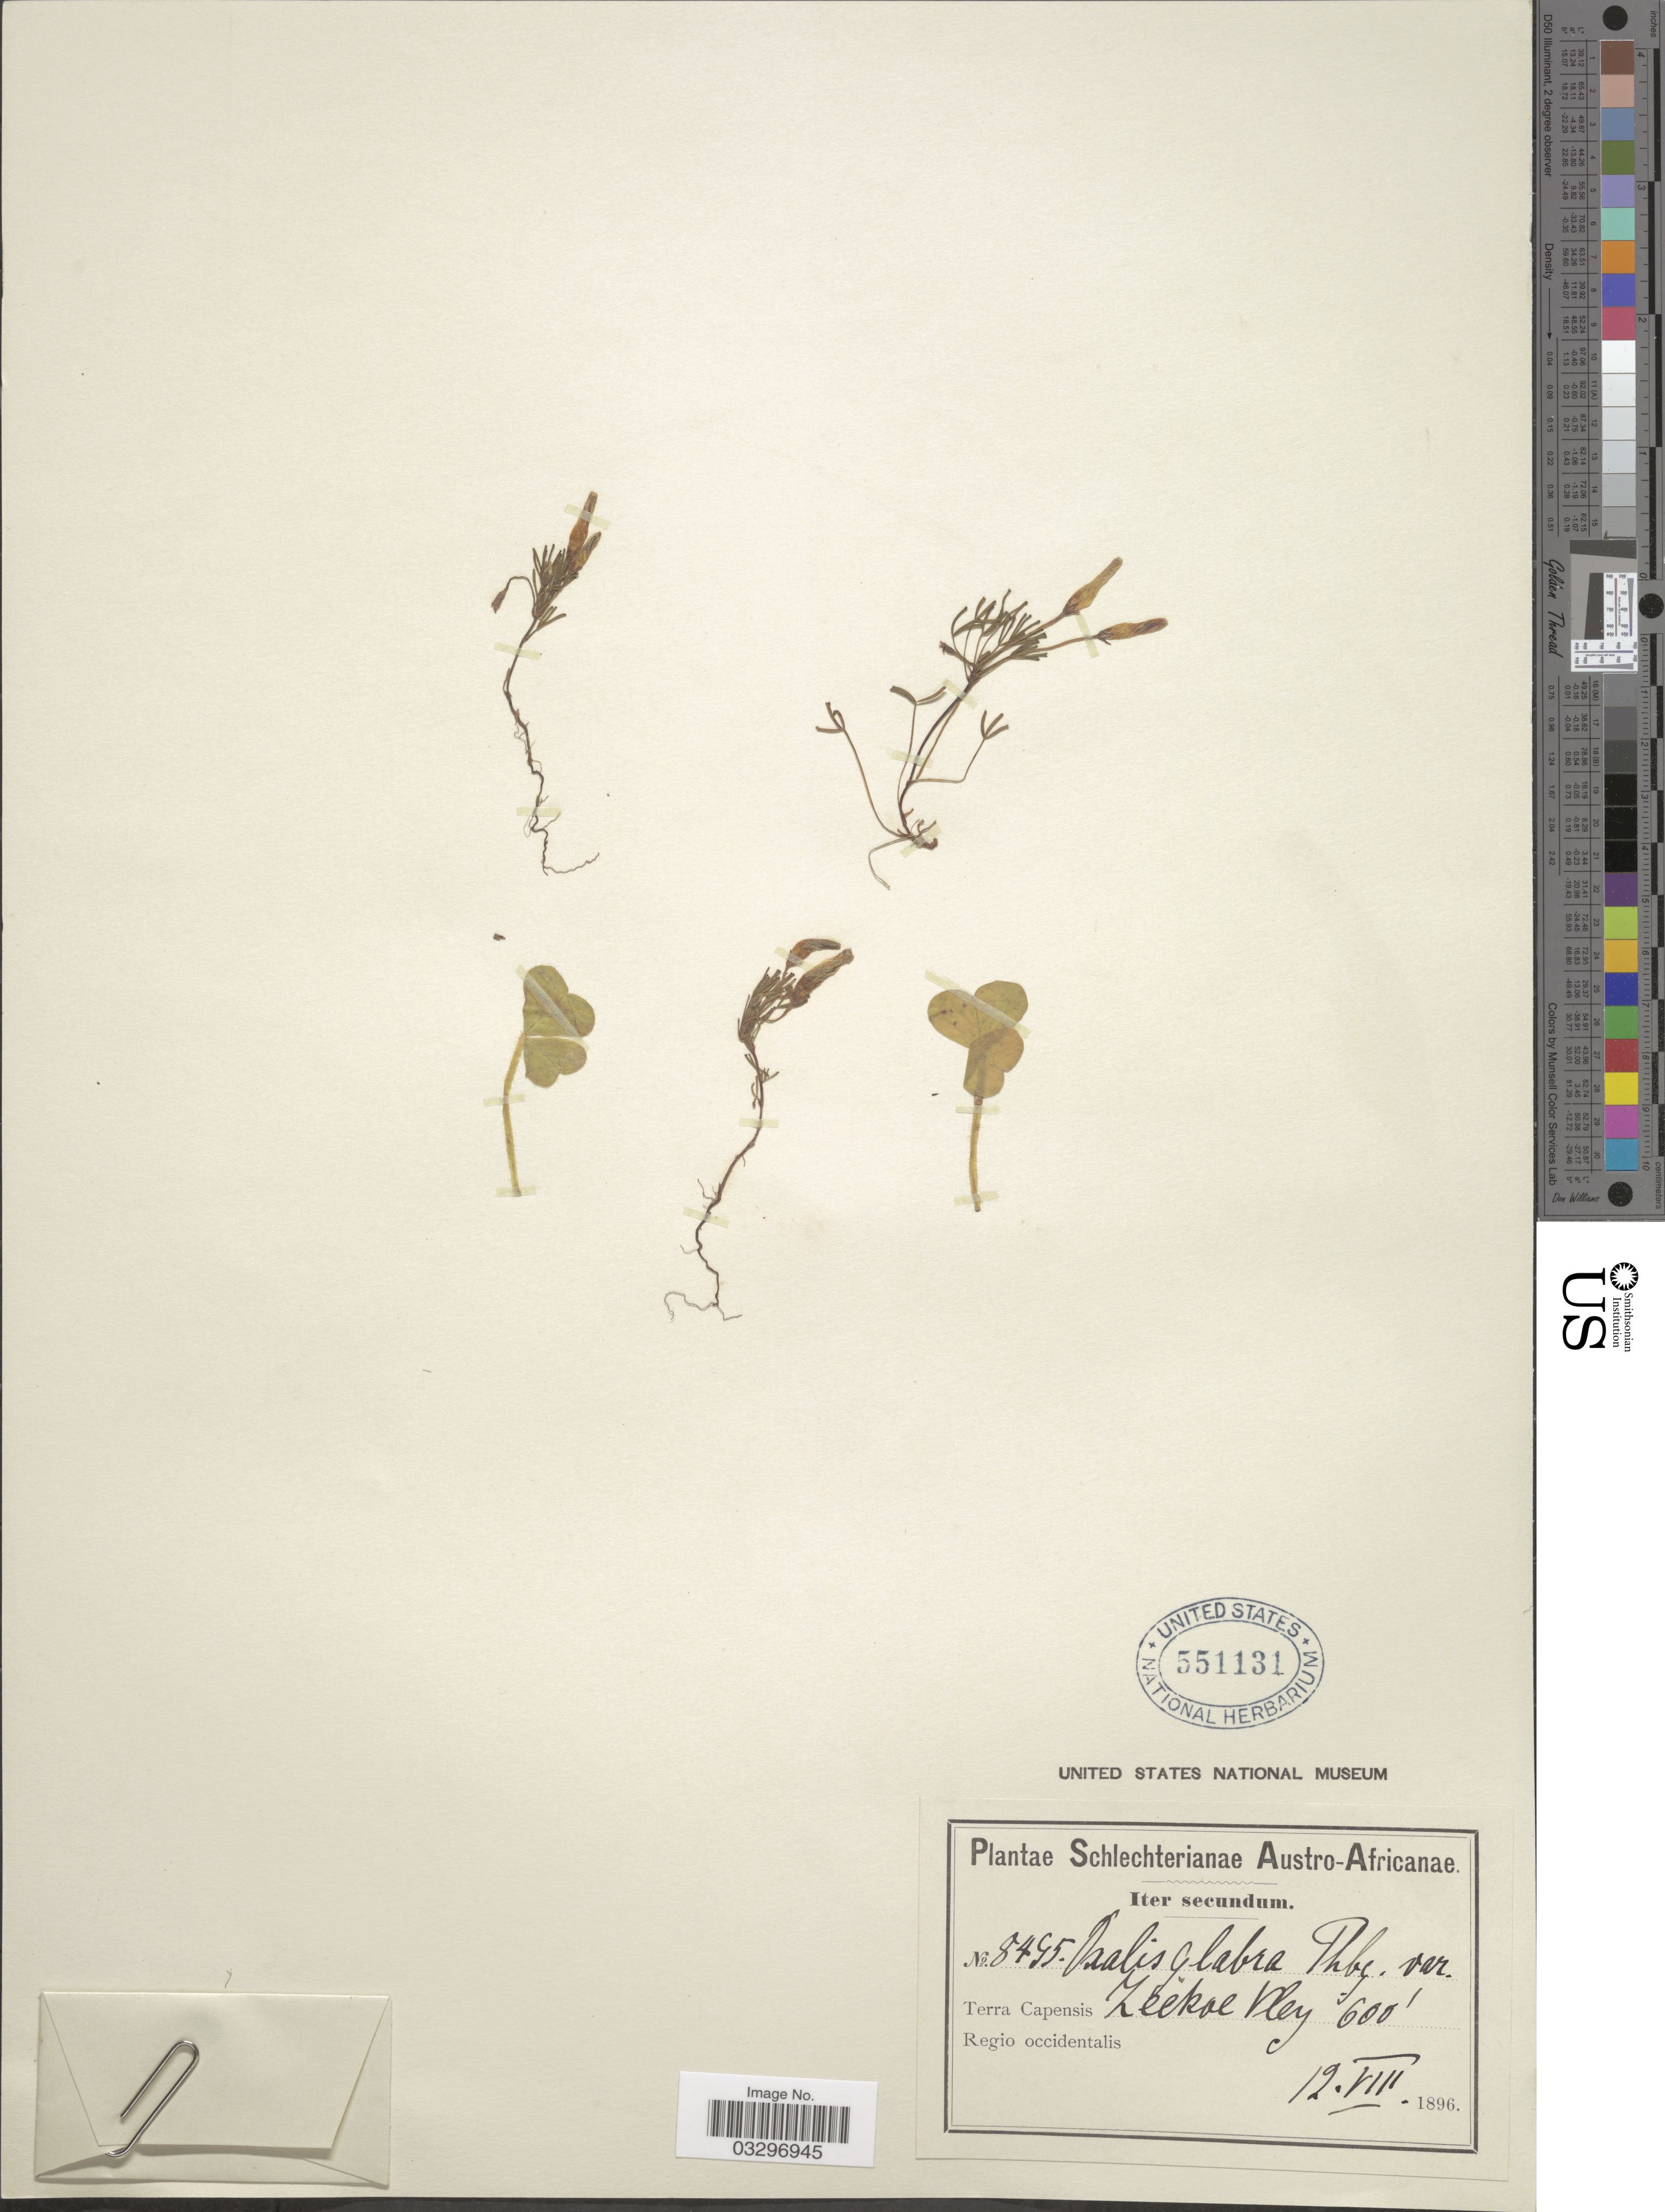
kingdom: Plantae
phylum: Tracheophyta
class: Magnoliopsida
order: Oxalidales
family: Oxalidaceae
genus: Oxalis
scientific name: Oxalis glabra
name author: Thunb.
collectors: Schlechter, --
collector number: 8495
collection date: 1896-08-12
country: South Africa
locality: Austro-Africanae. Terra Capensis. Zeekoe Vley. Regio occidentalis.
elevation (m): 183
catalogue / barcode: US 551131